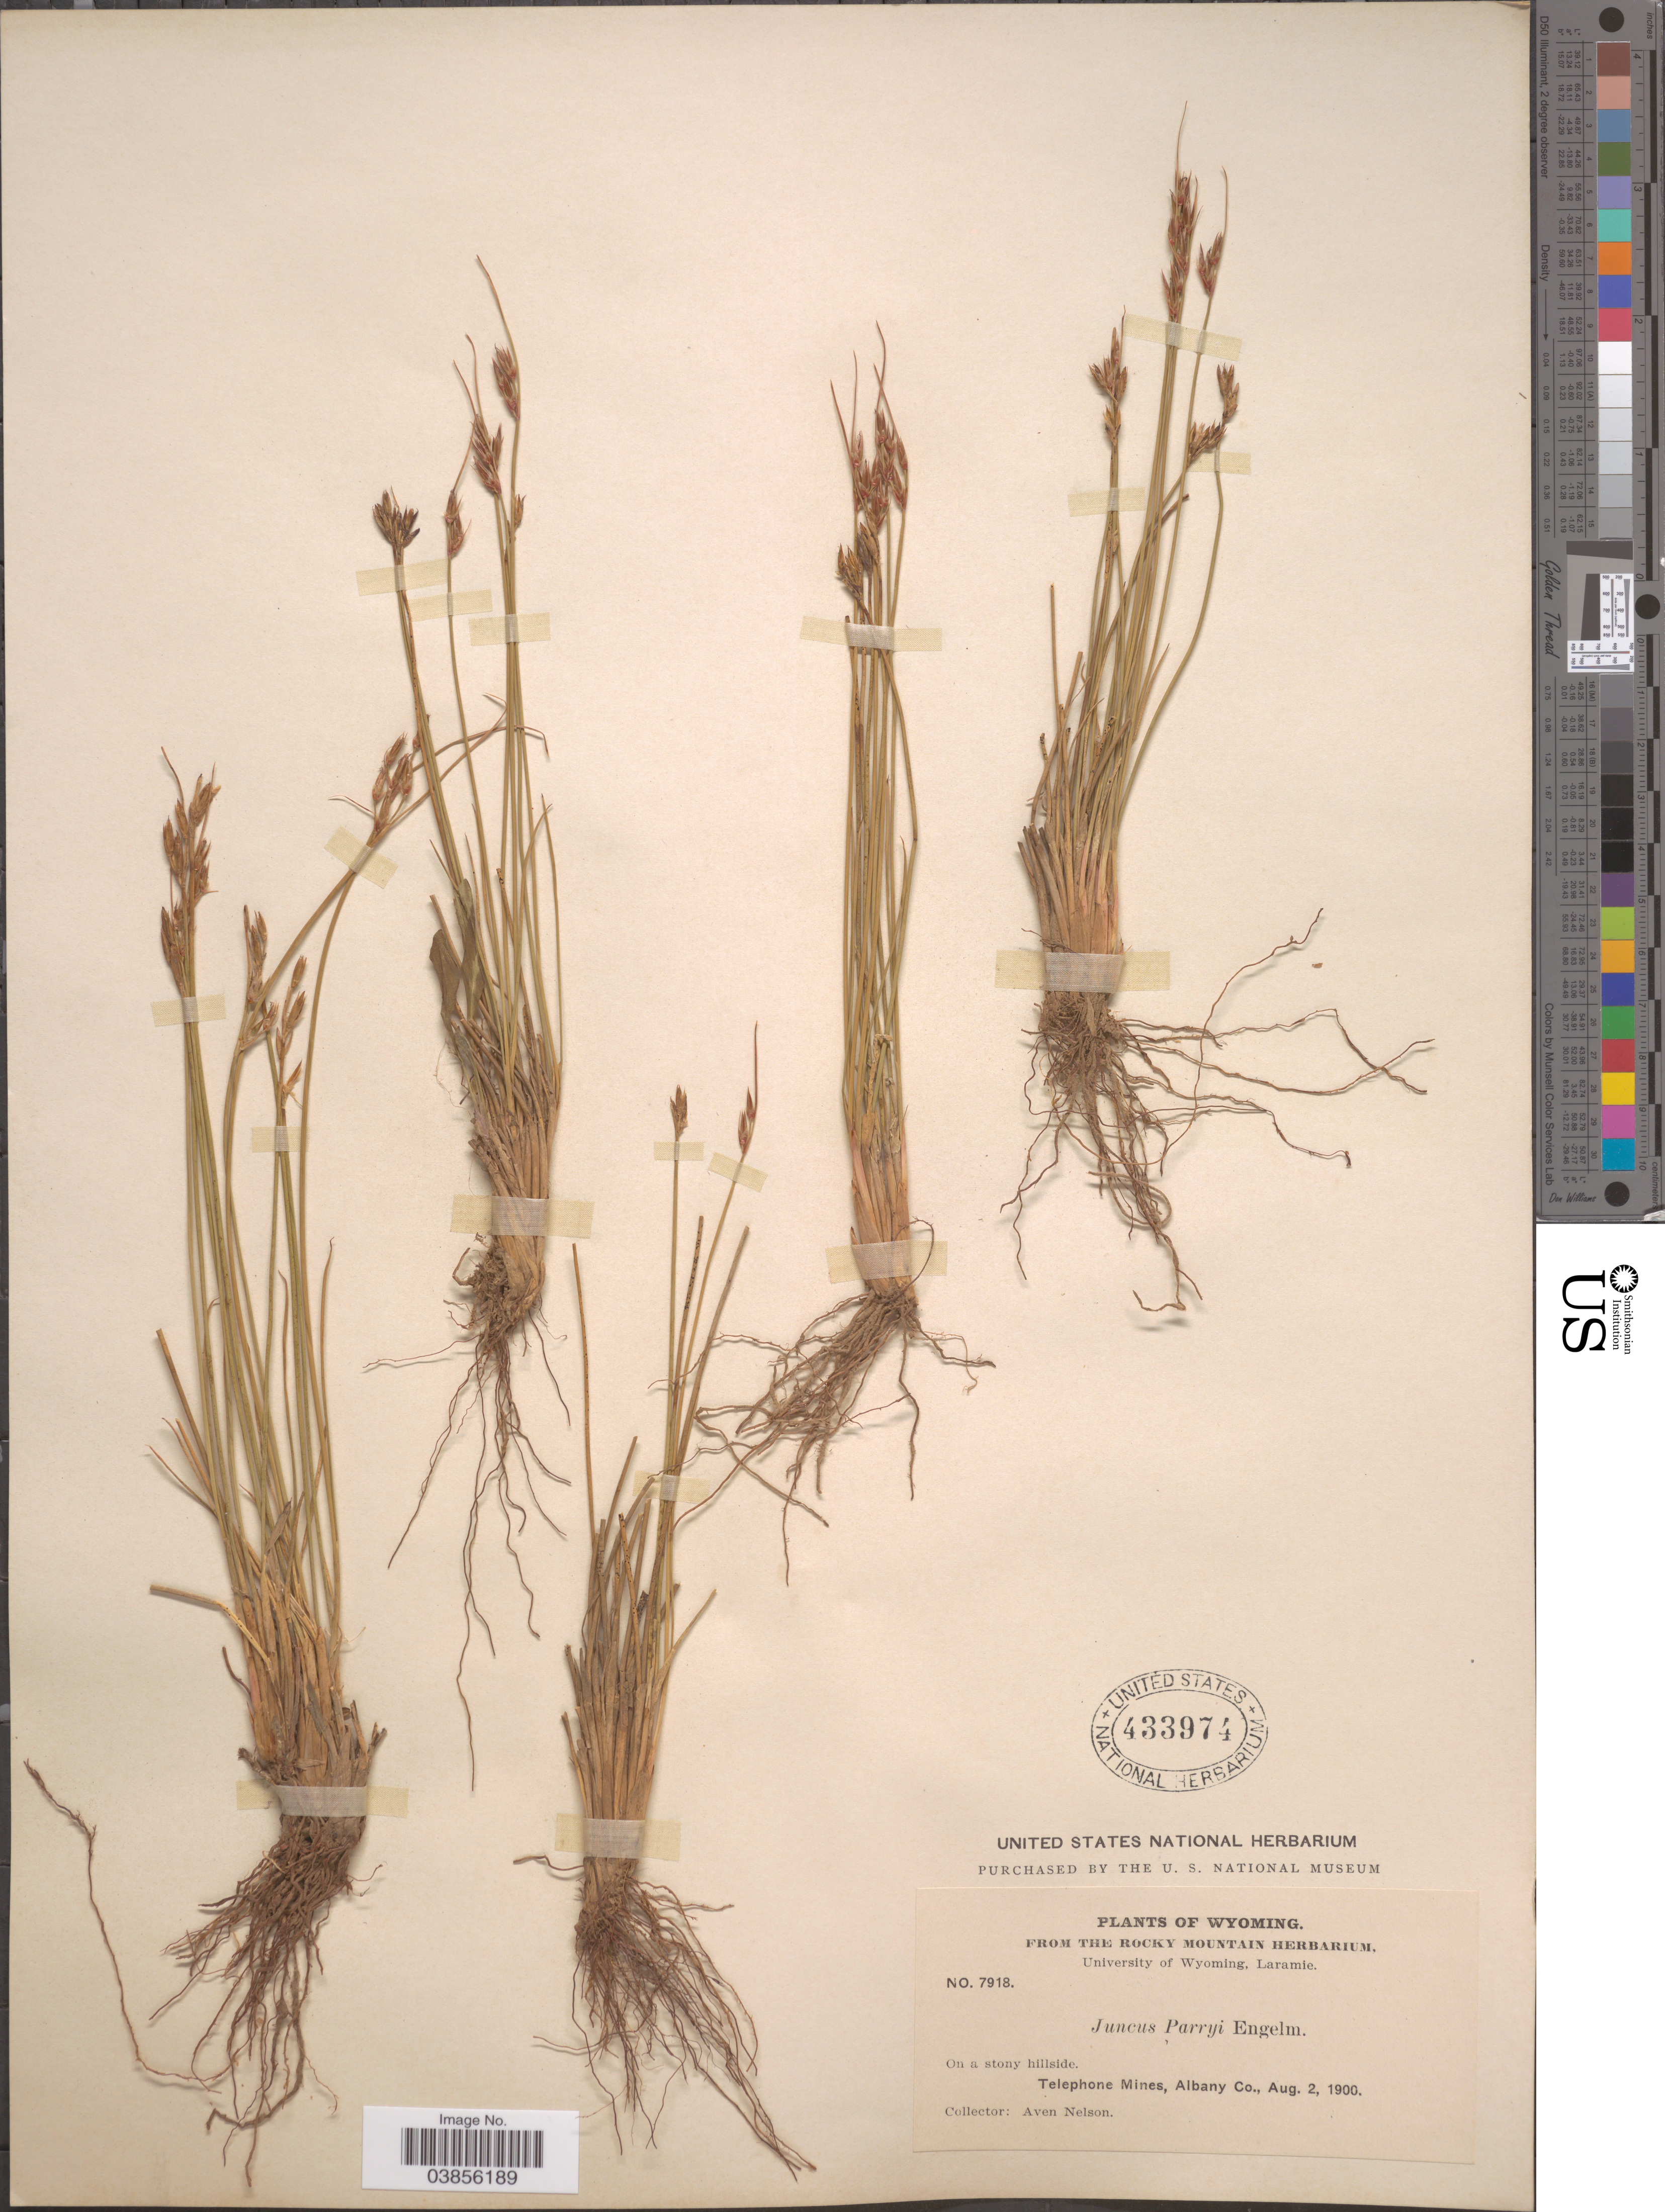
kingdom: Plantae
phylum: Tracheophyta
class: Liliopsida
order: Poales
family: Juncaceae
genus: Juncus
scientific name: Juncus parryi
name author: Engelm.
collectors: A. Nelson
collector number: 7918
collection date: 1900-08-02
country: United States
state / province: Wyoming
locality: Telephone Mines, Albany Co.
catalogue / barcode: US 433974